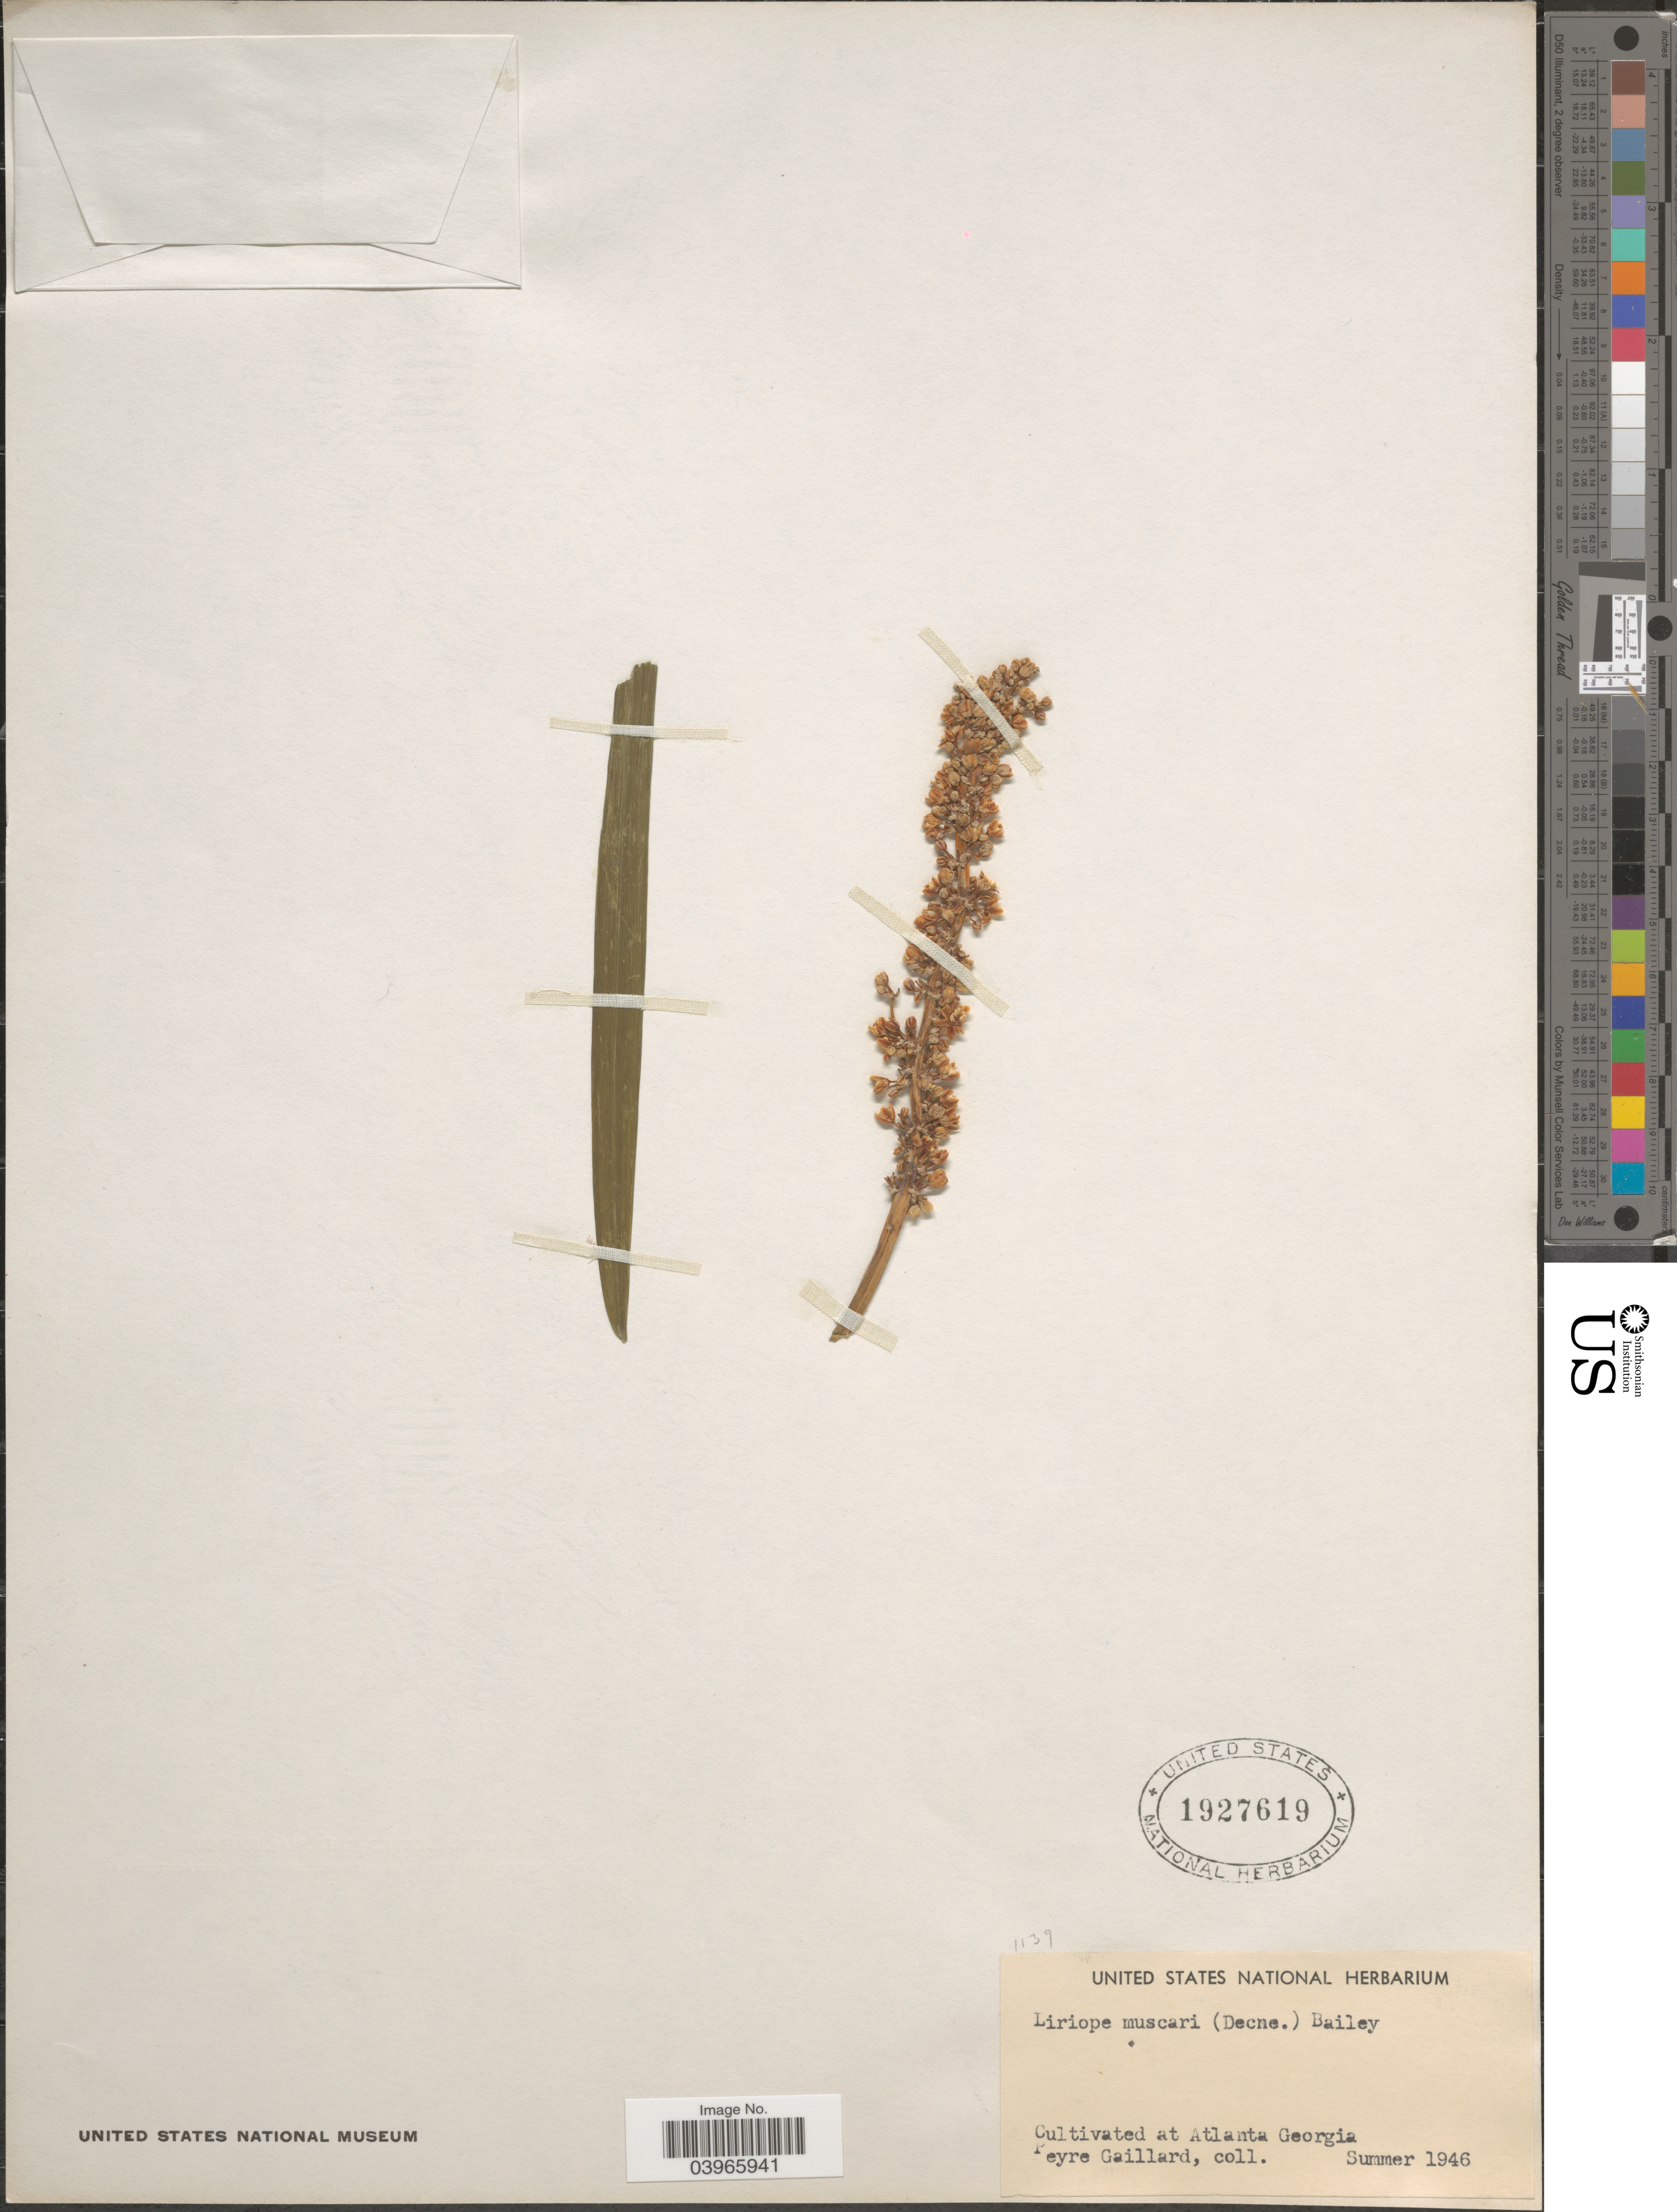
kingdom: Plantae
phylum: Tracheophyta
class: Liliopsida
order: Asparagales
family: Asparagaceae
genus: Liriope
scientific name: Liriope graminifolia var. densiflora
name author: Maxim. ex Baker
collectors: P. Gaillard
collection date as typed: Summer 1946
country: United States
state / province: Georgia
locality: At Atlanta.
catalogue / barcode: US 1927619